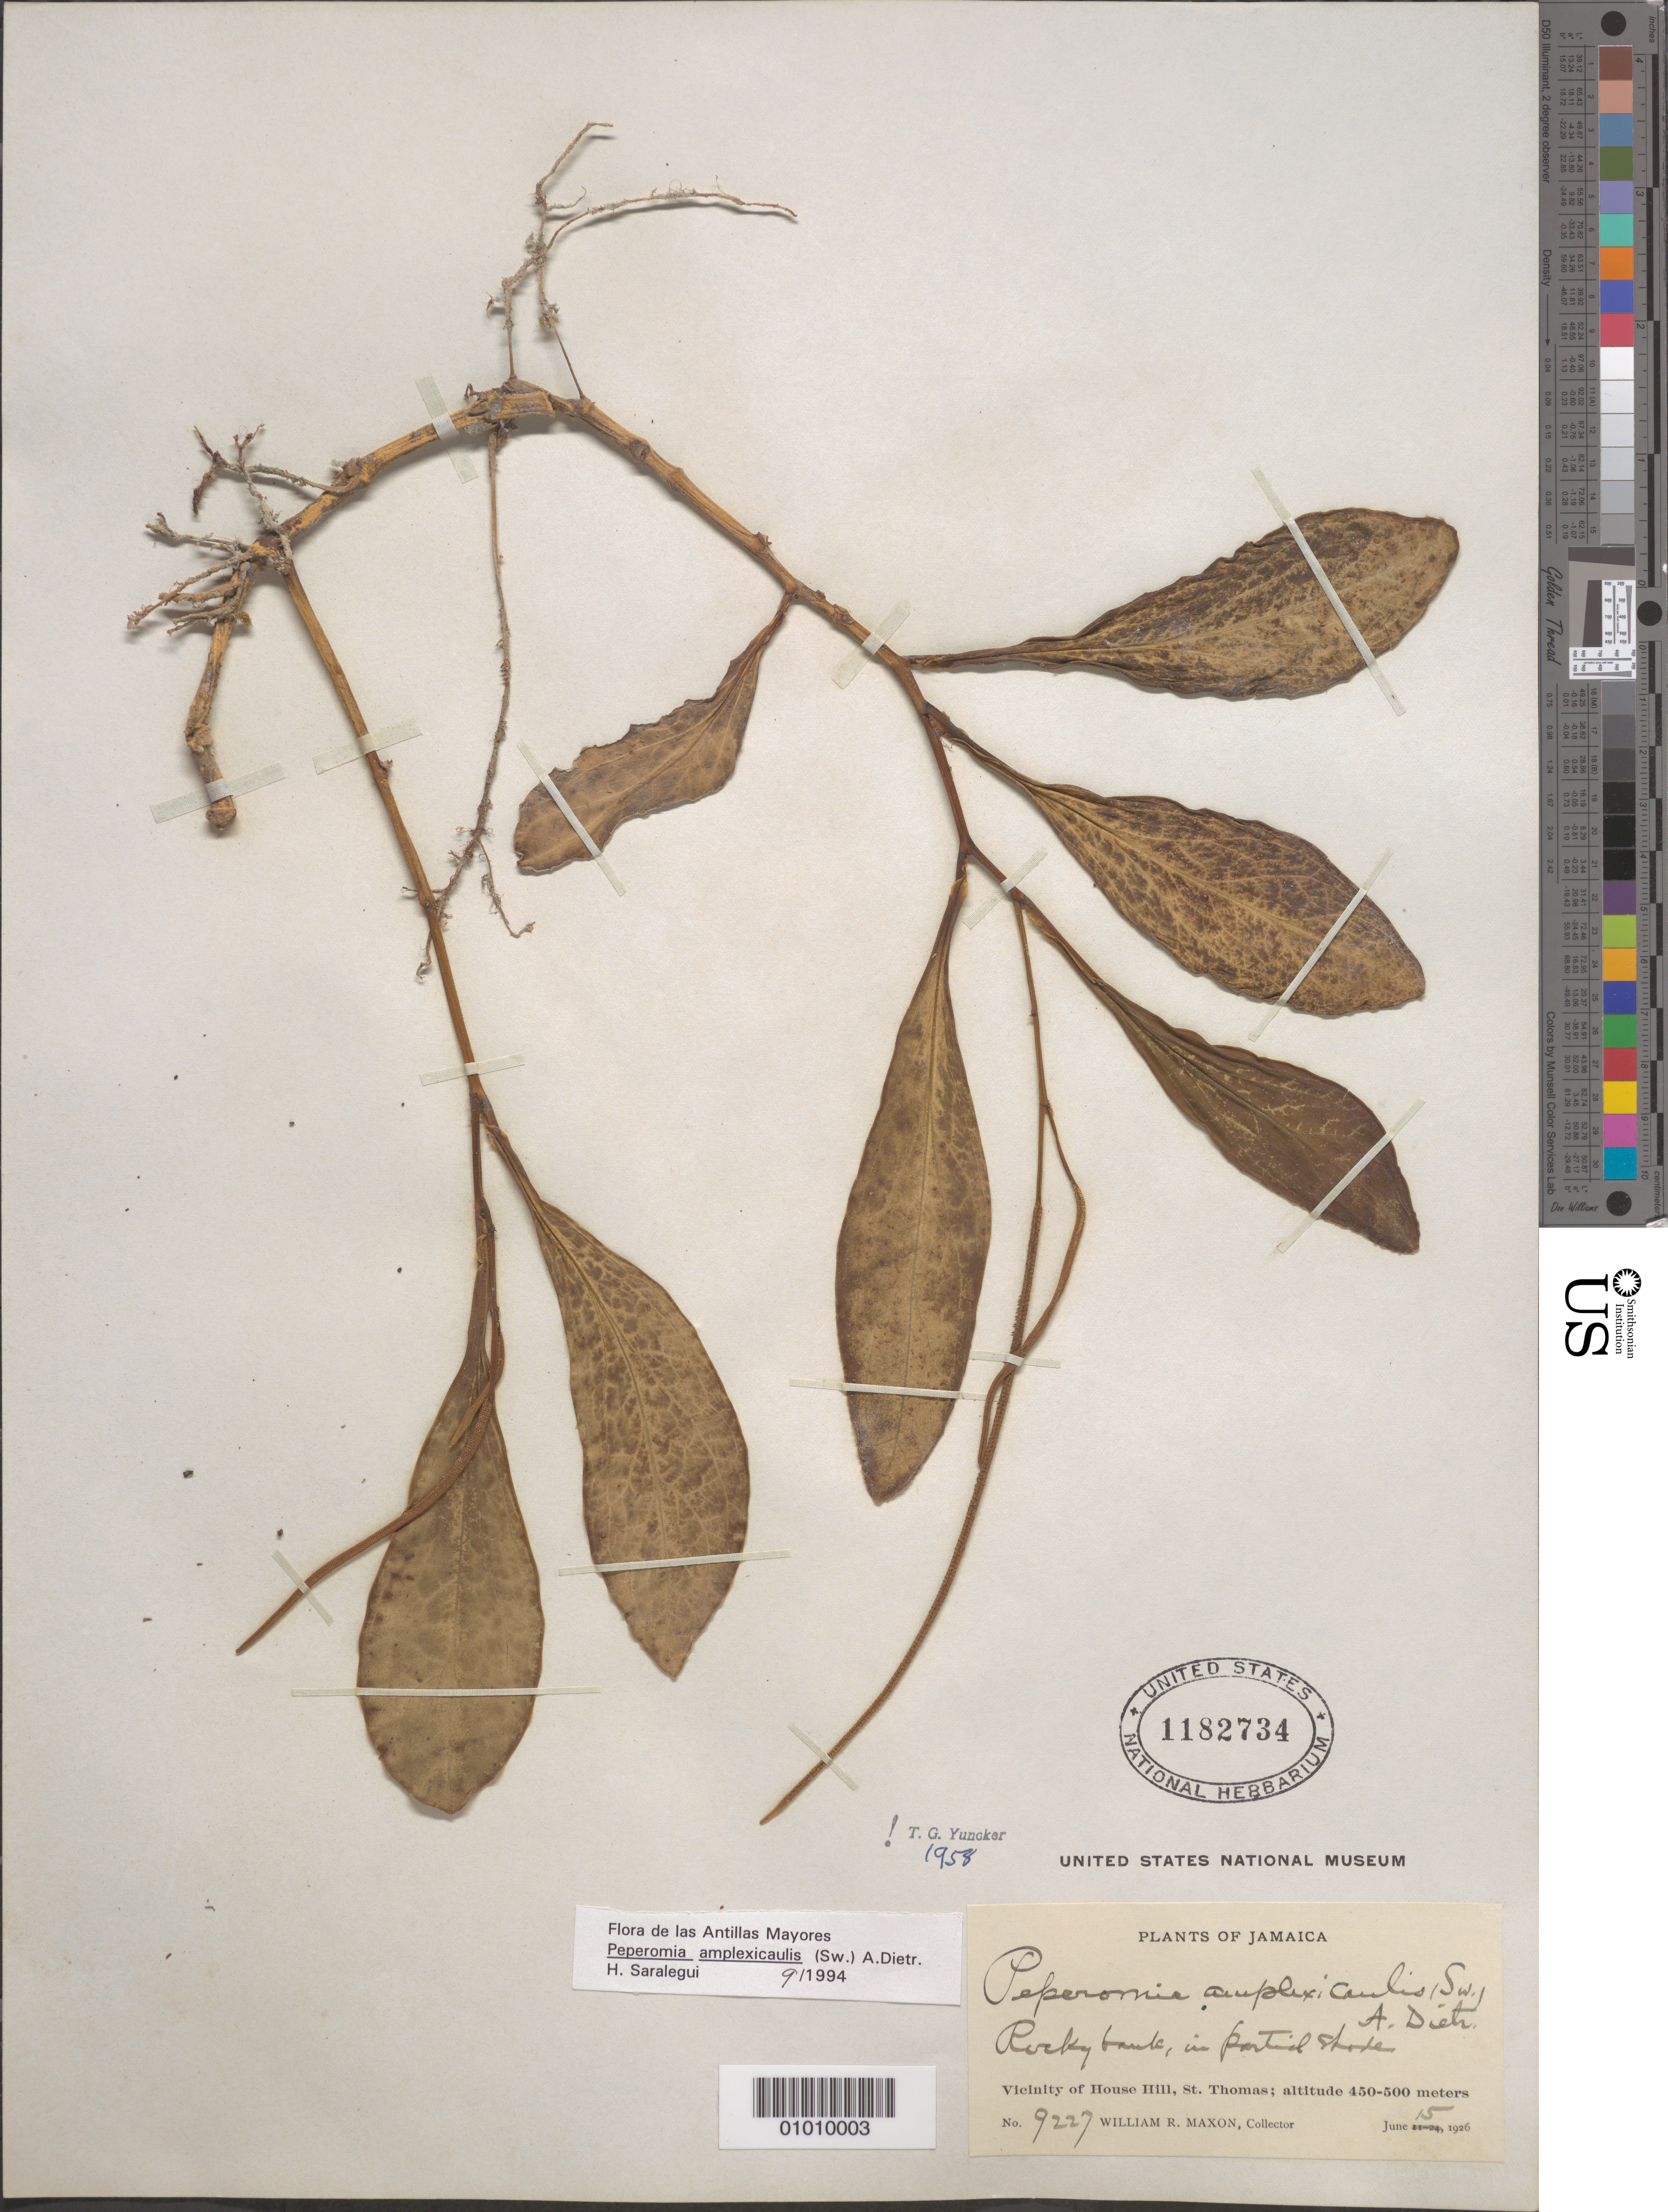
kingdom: Plantae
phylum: Tracheophyta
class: Magnoliopsida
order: Piperales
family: Piperaceae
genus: Peperomia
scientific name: Peperomia amplexicaulis f. grandifolia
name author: Miq.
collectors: W. R. Maxon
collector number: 9227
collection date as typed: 15 Jun 1926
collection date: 1926-06-15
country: Jamaica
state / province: Saint Thomas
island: Jamaica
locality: Rocky bank, in partial shade. Vicinity of House Hill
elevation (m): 450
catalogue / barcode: US 1182734